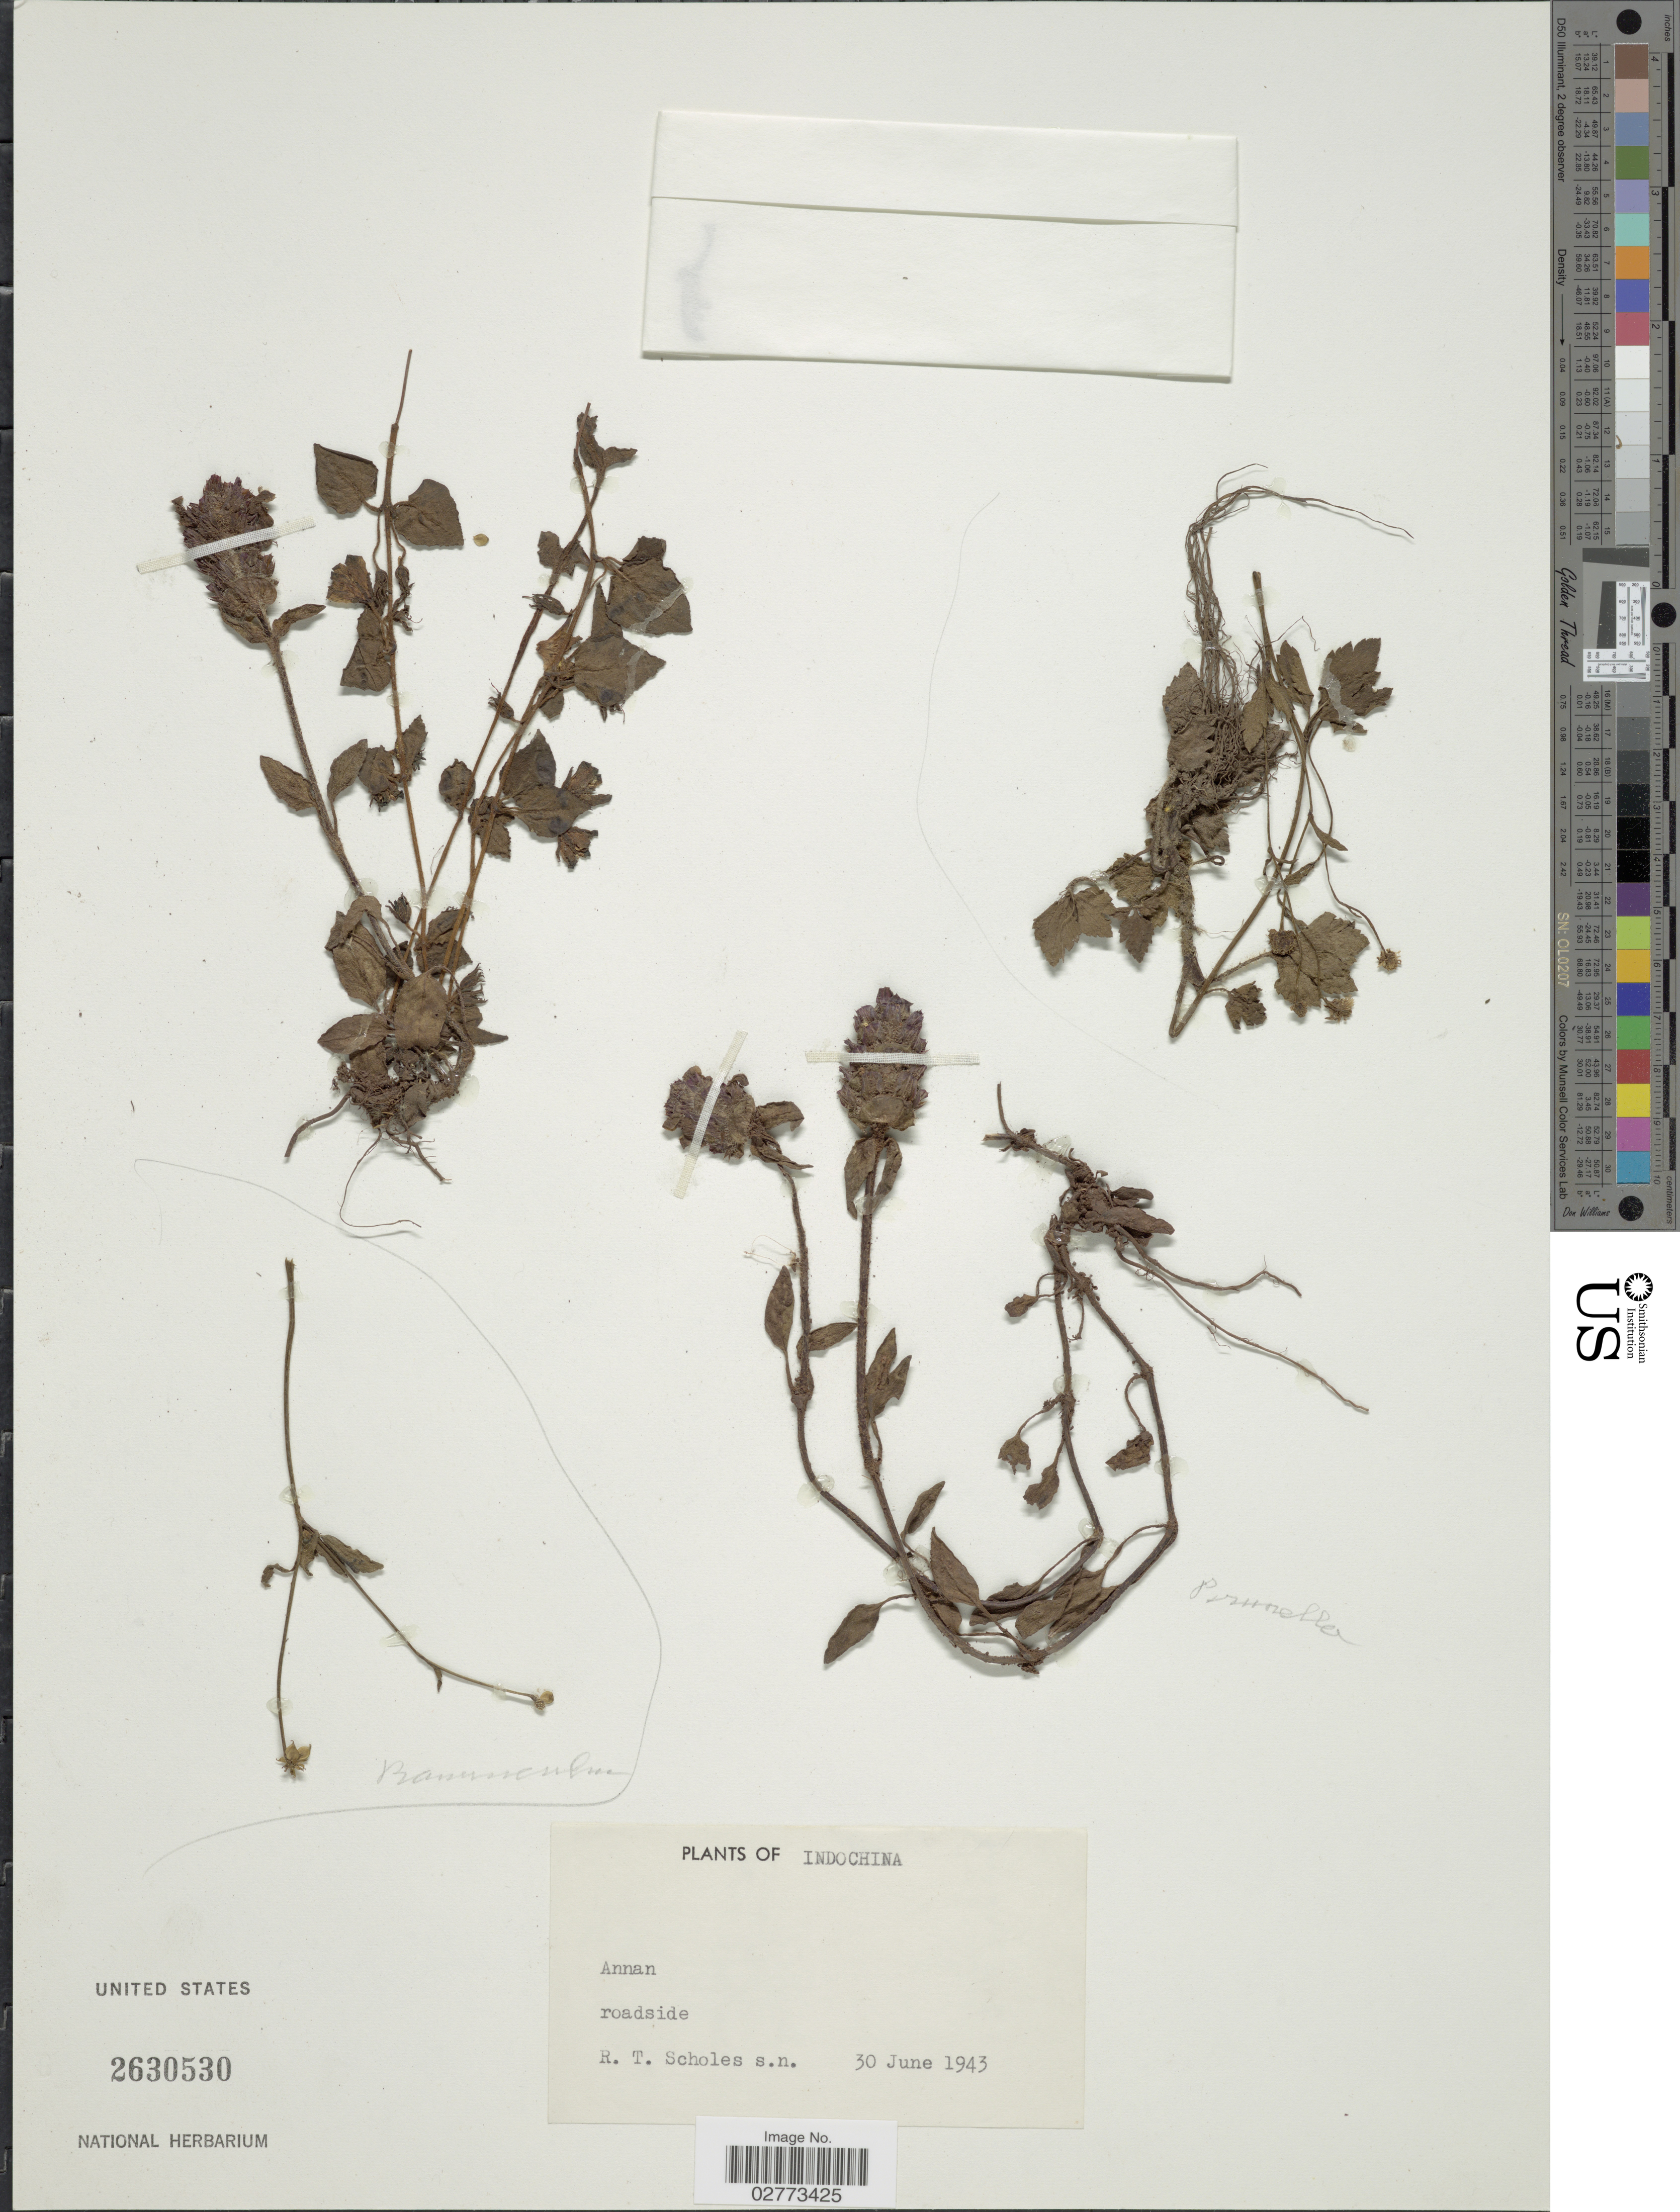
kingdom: Plantae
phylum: Tracheophyta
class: Magnoliopsida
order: Lamiales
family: Lamiaceae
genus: Prunella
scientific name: Prunella sp.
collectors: R. Scholes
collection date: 1943-06-30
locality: Indochina.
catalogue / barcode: US 2630530